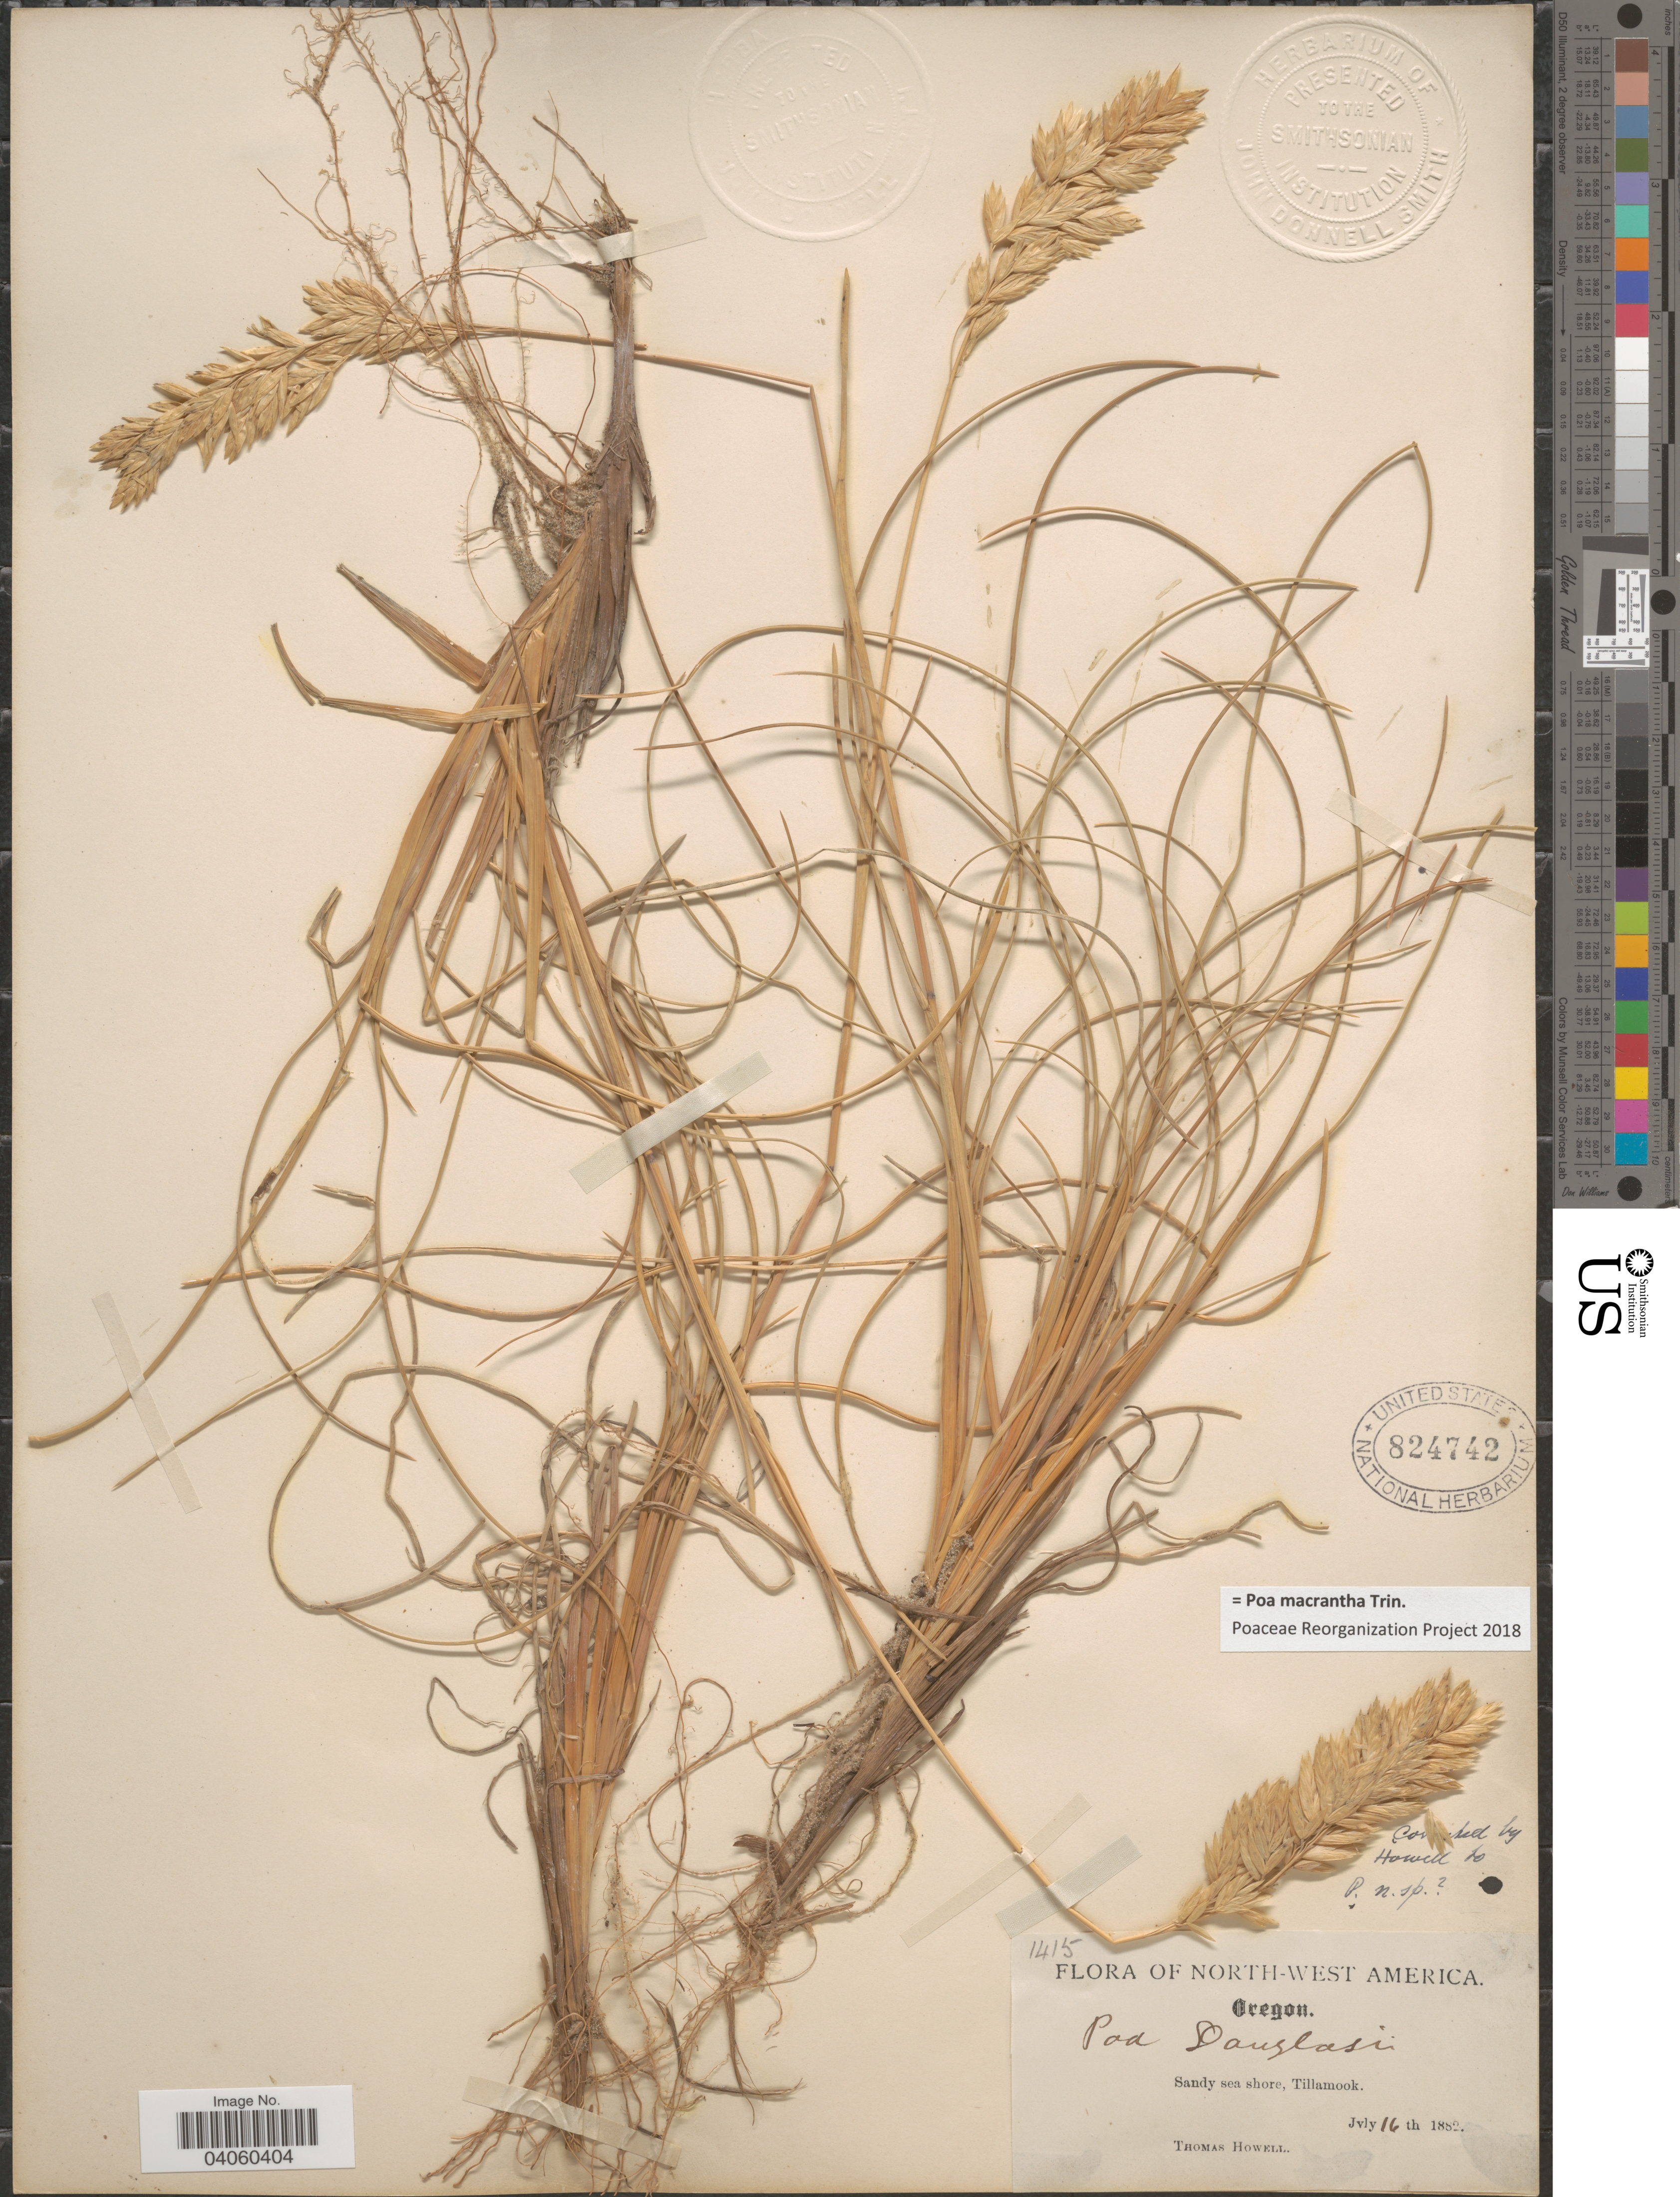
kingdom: Plantae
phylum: Tracheophyta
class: Liliopsida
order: Poales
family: Poaceae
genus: Poa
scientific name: Poa macrantha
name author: Vasey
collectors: T. Howell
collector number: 1415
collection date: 1882-07-16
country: United States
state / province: Oregon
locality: North-West America. Sandy sea shore, Tillamook.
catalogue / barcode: US 824742